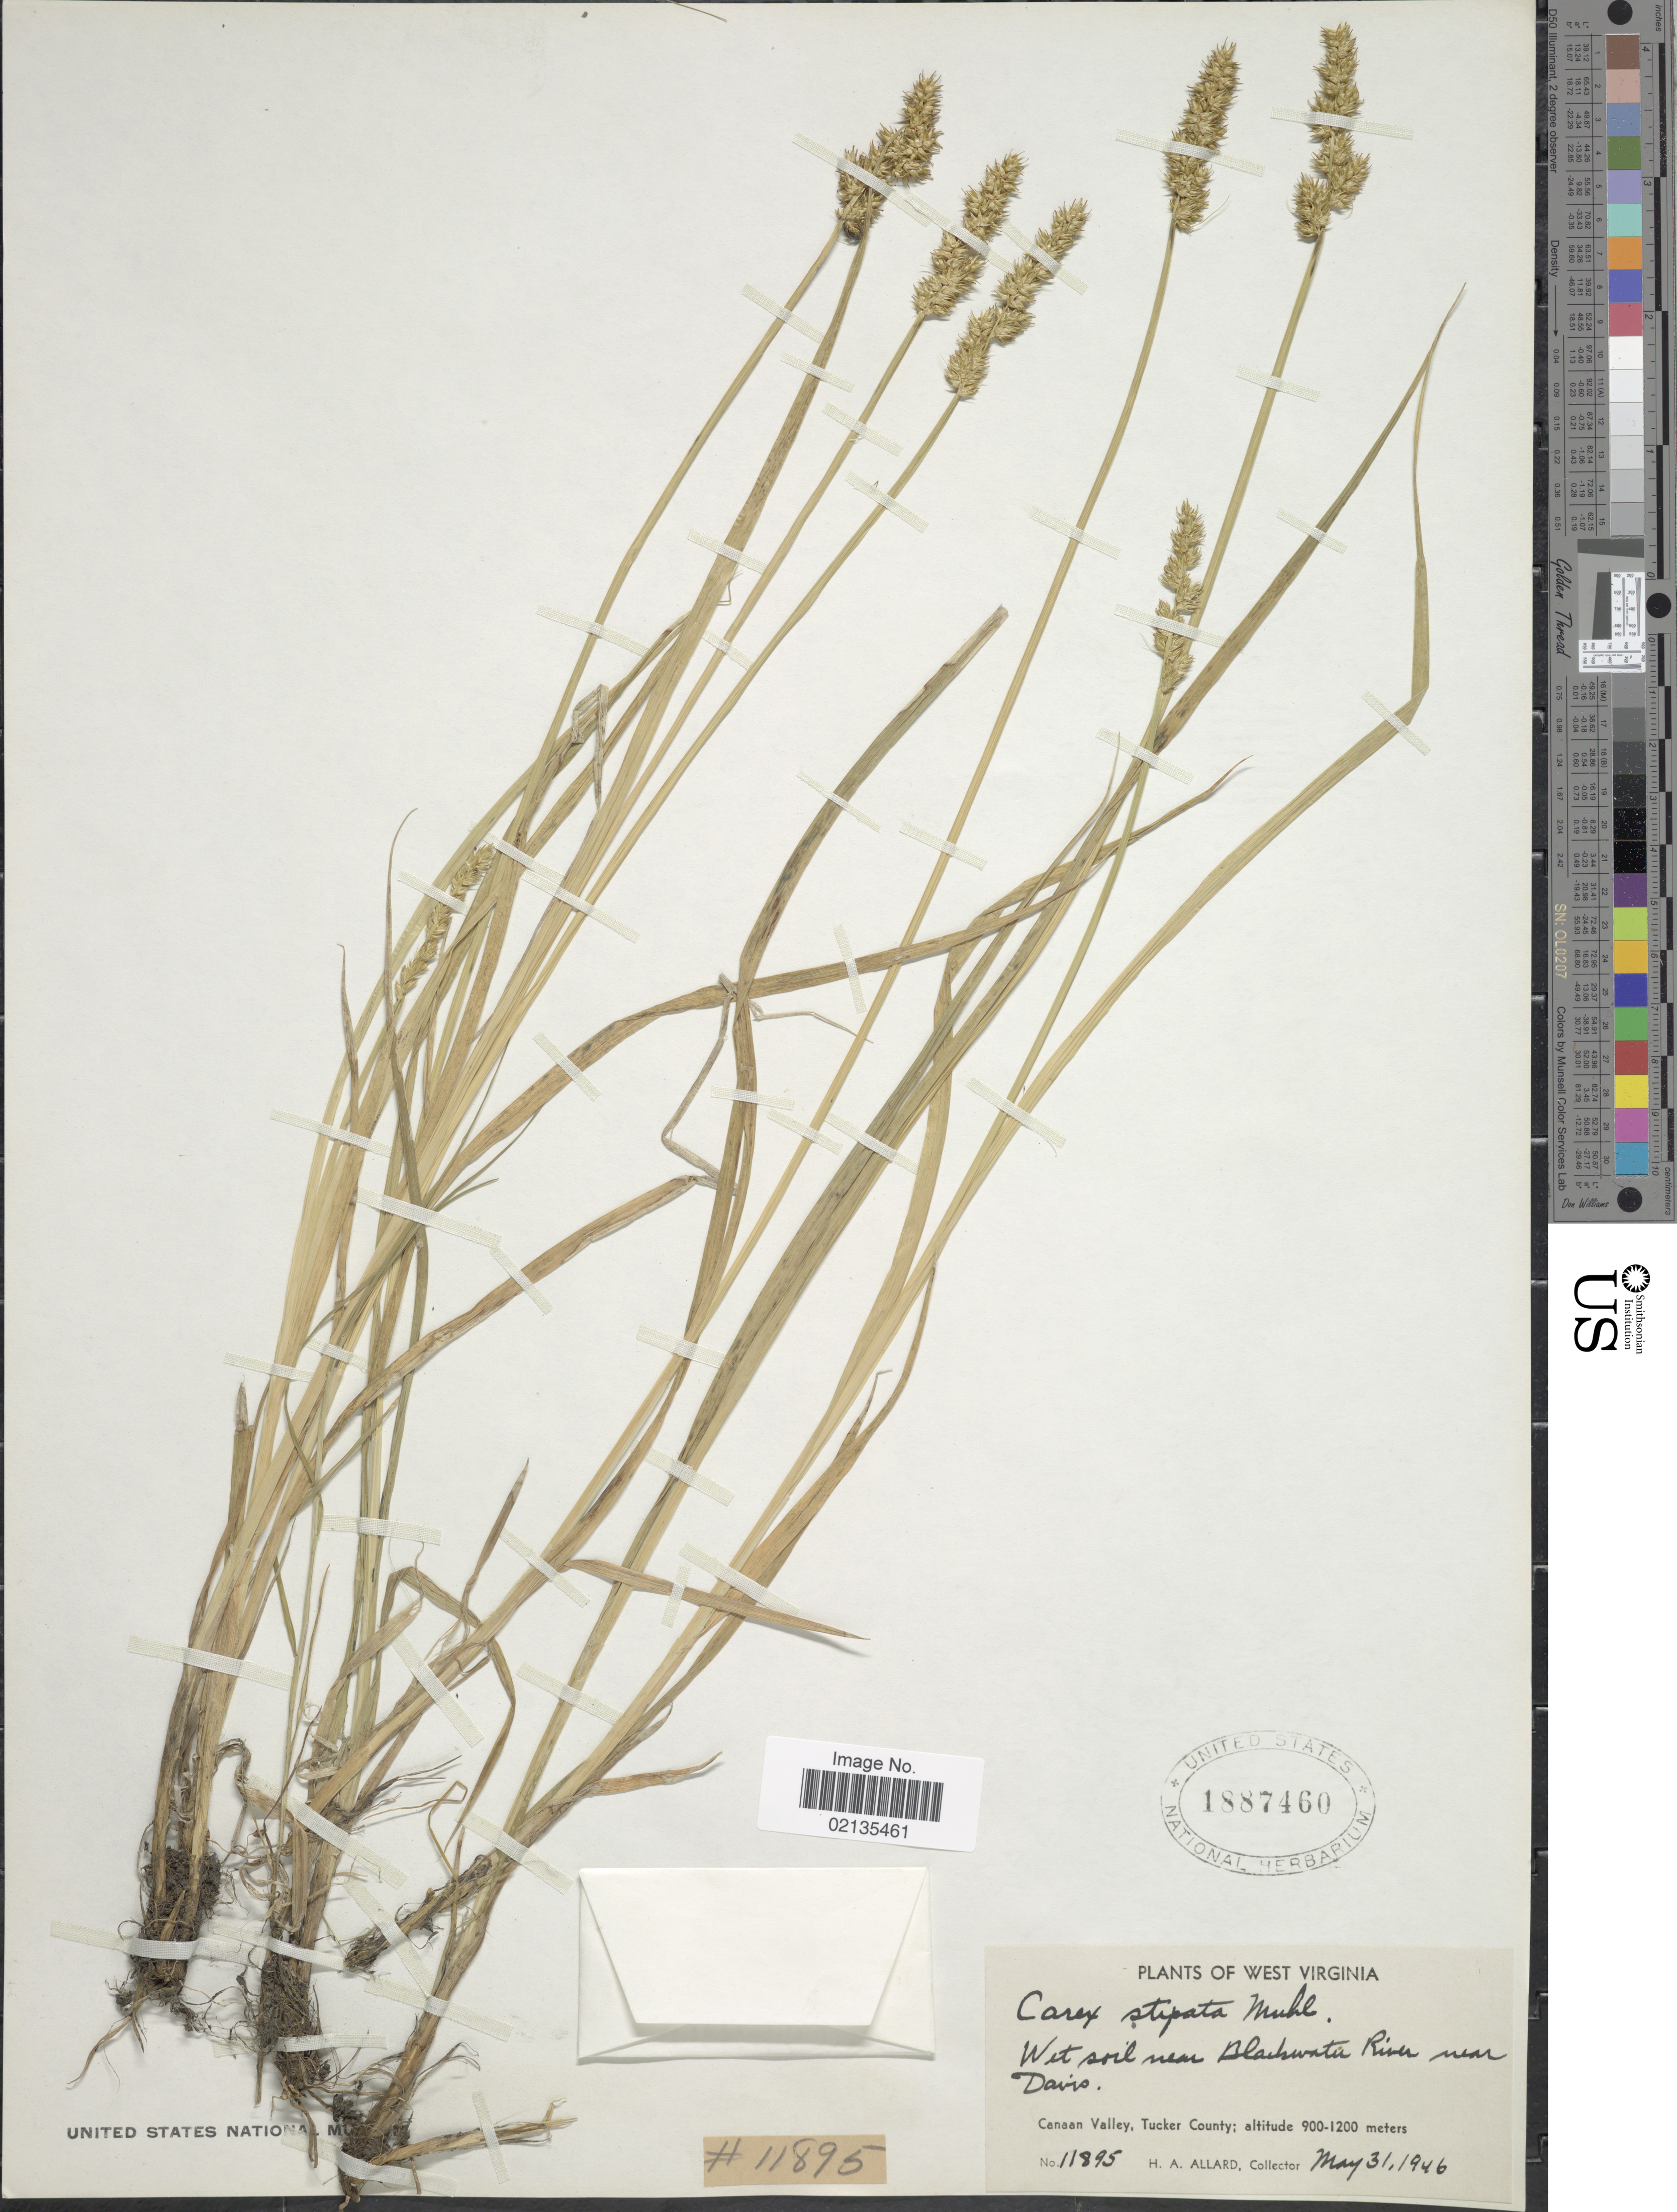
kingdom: Plantae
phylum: Tracheophyta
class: Liliopsida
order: Poales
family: Cyperaceae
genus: Carex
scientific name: Carex stipata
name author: Muhl. ex Willd.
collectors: H. A. Allard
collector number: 11895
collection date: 1946-05-31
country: United States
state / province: West Virginia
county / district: Tucker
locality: Wet soil near Blackwater river near Davis, Canaan Valley, Tucker County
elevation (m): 900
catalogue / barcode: US 1887460